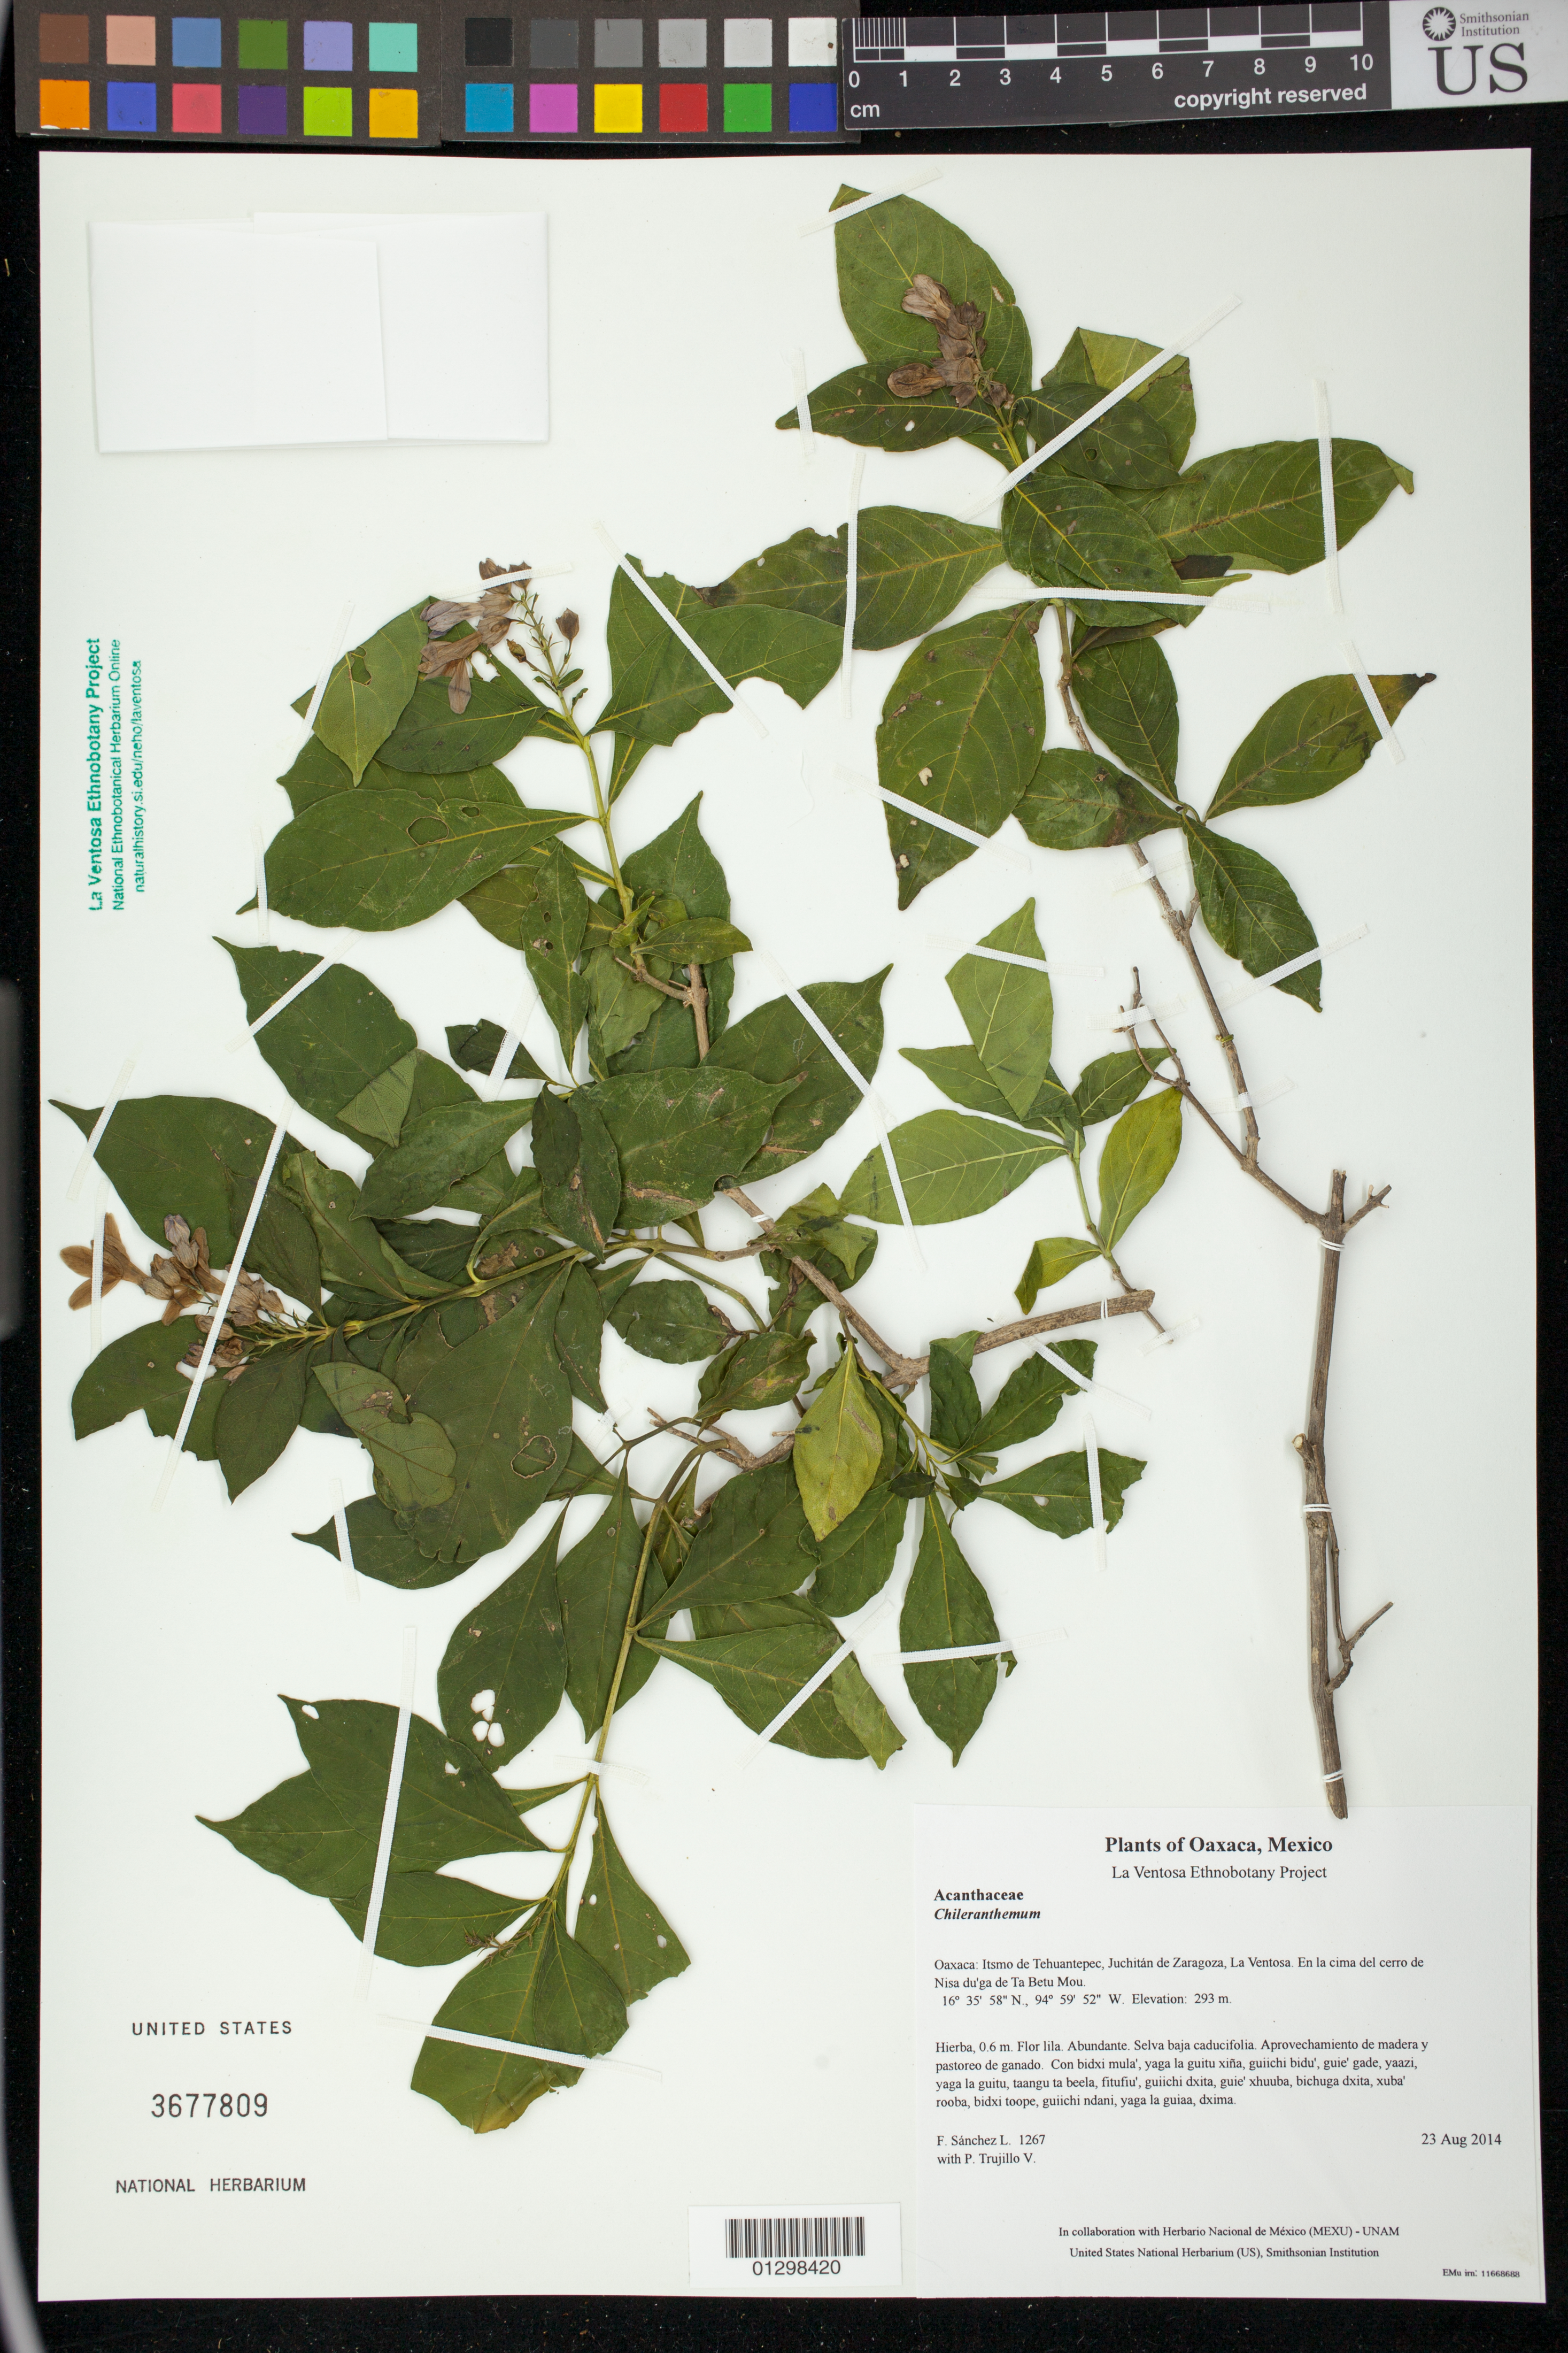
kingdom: Plantae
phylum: Tracheophyta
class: Magnoliopsida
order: Lamiales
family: Acanthaceae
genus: Chileranthemum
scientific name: Chileranthemum pyramidatum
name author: (Lindau) T.F. Daniel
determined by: Reyes García, A.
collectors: F. Sánchez L. & P. Trujillo V.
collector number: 1267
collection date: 2014-08-23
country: Mexico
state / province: Oaxaca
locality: Itsmo de Tehuantepec, Juchitán de Zaragoza, La Ventosa. En la cima del cerro de Nisa du'ga de Ta Betu Mou.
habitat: Selva baja caducifolia. Aprovechamiento de madera y pastoreo de ganado.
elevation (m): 293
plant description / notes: JEBOT, MEXU, SERO, US; Guixi bandaga. 0.6 m. Guie' lila. Stale.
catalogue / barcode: US 3677809